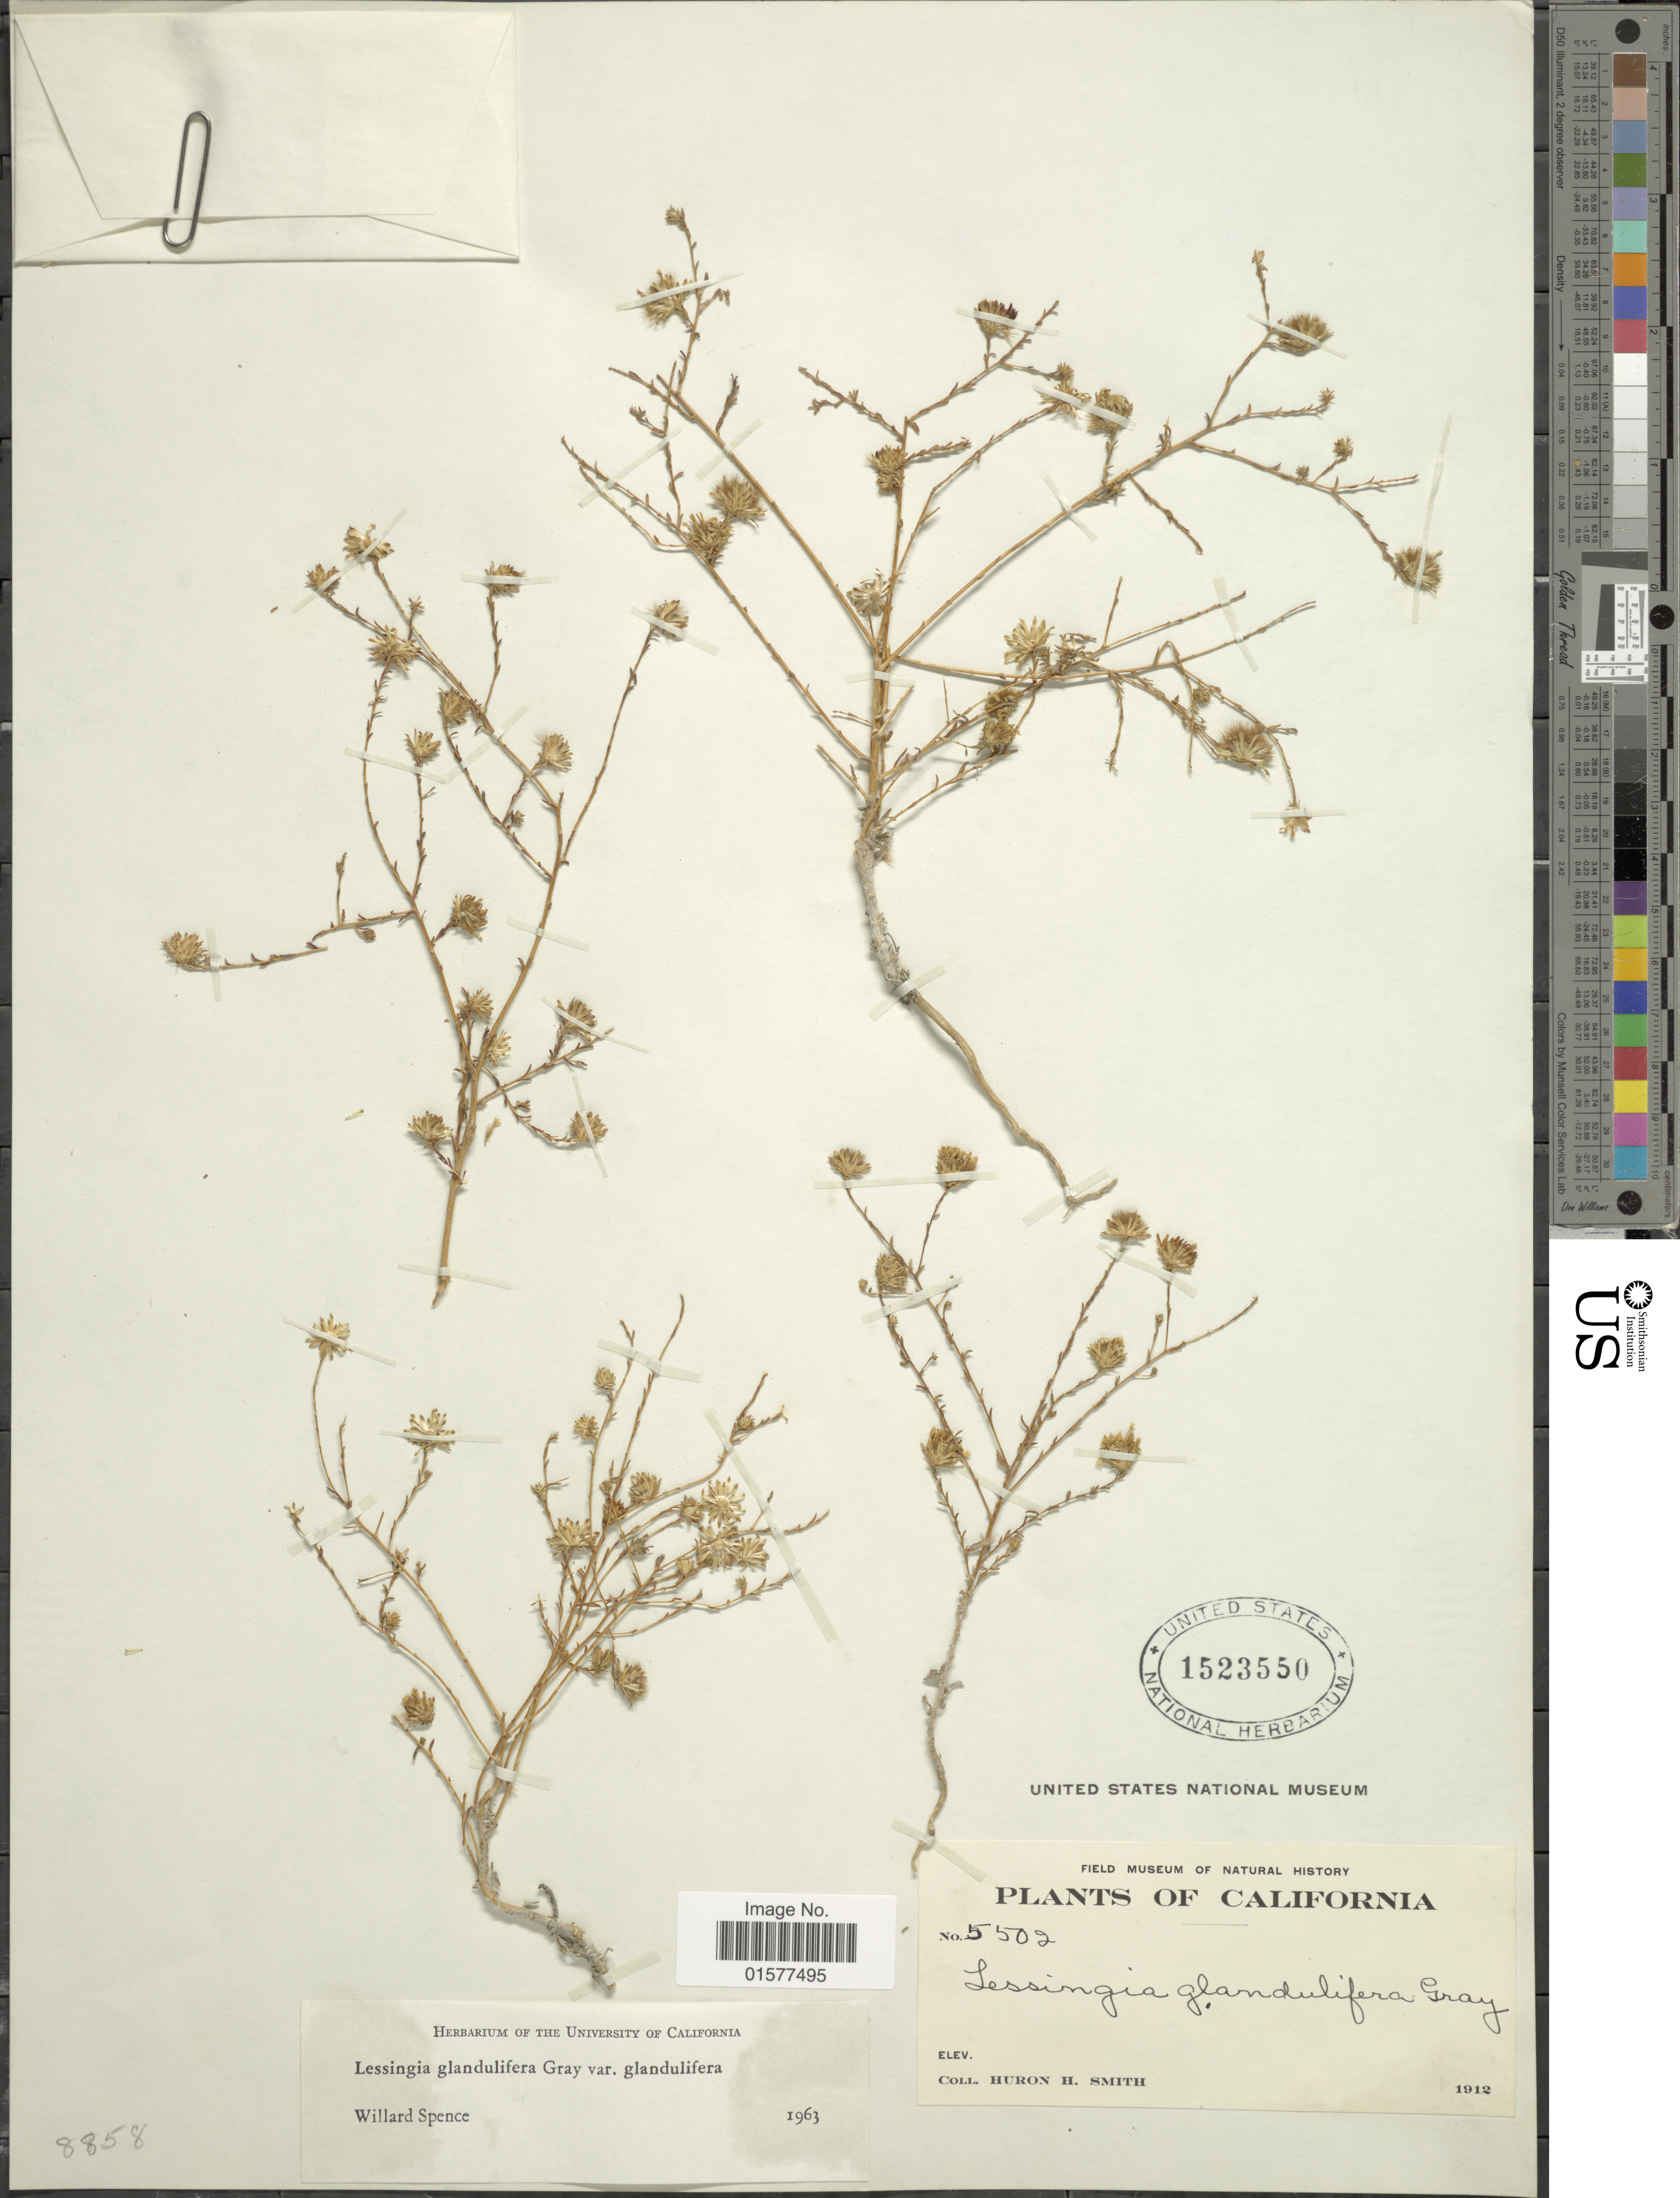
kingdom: Plantae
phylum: Tracheophyta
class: Magnoliopsida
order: Asterales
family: Asteraceae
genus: Lessingia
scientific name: Lessingia glandulifera var. glandulifera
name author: (A. Gray) J.T. Howell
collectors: Huron H. Smith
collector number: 5502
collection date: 1912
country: United States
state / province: California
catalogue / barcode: US 1523550